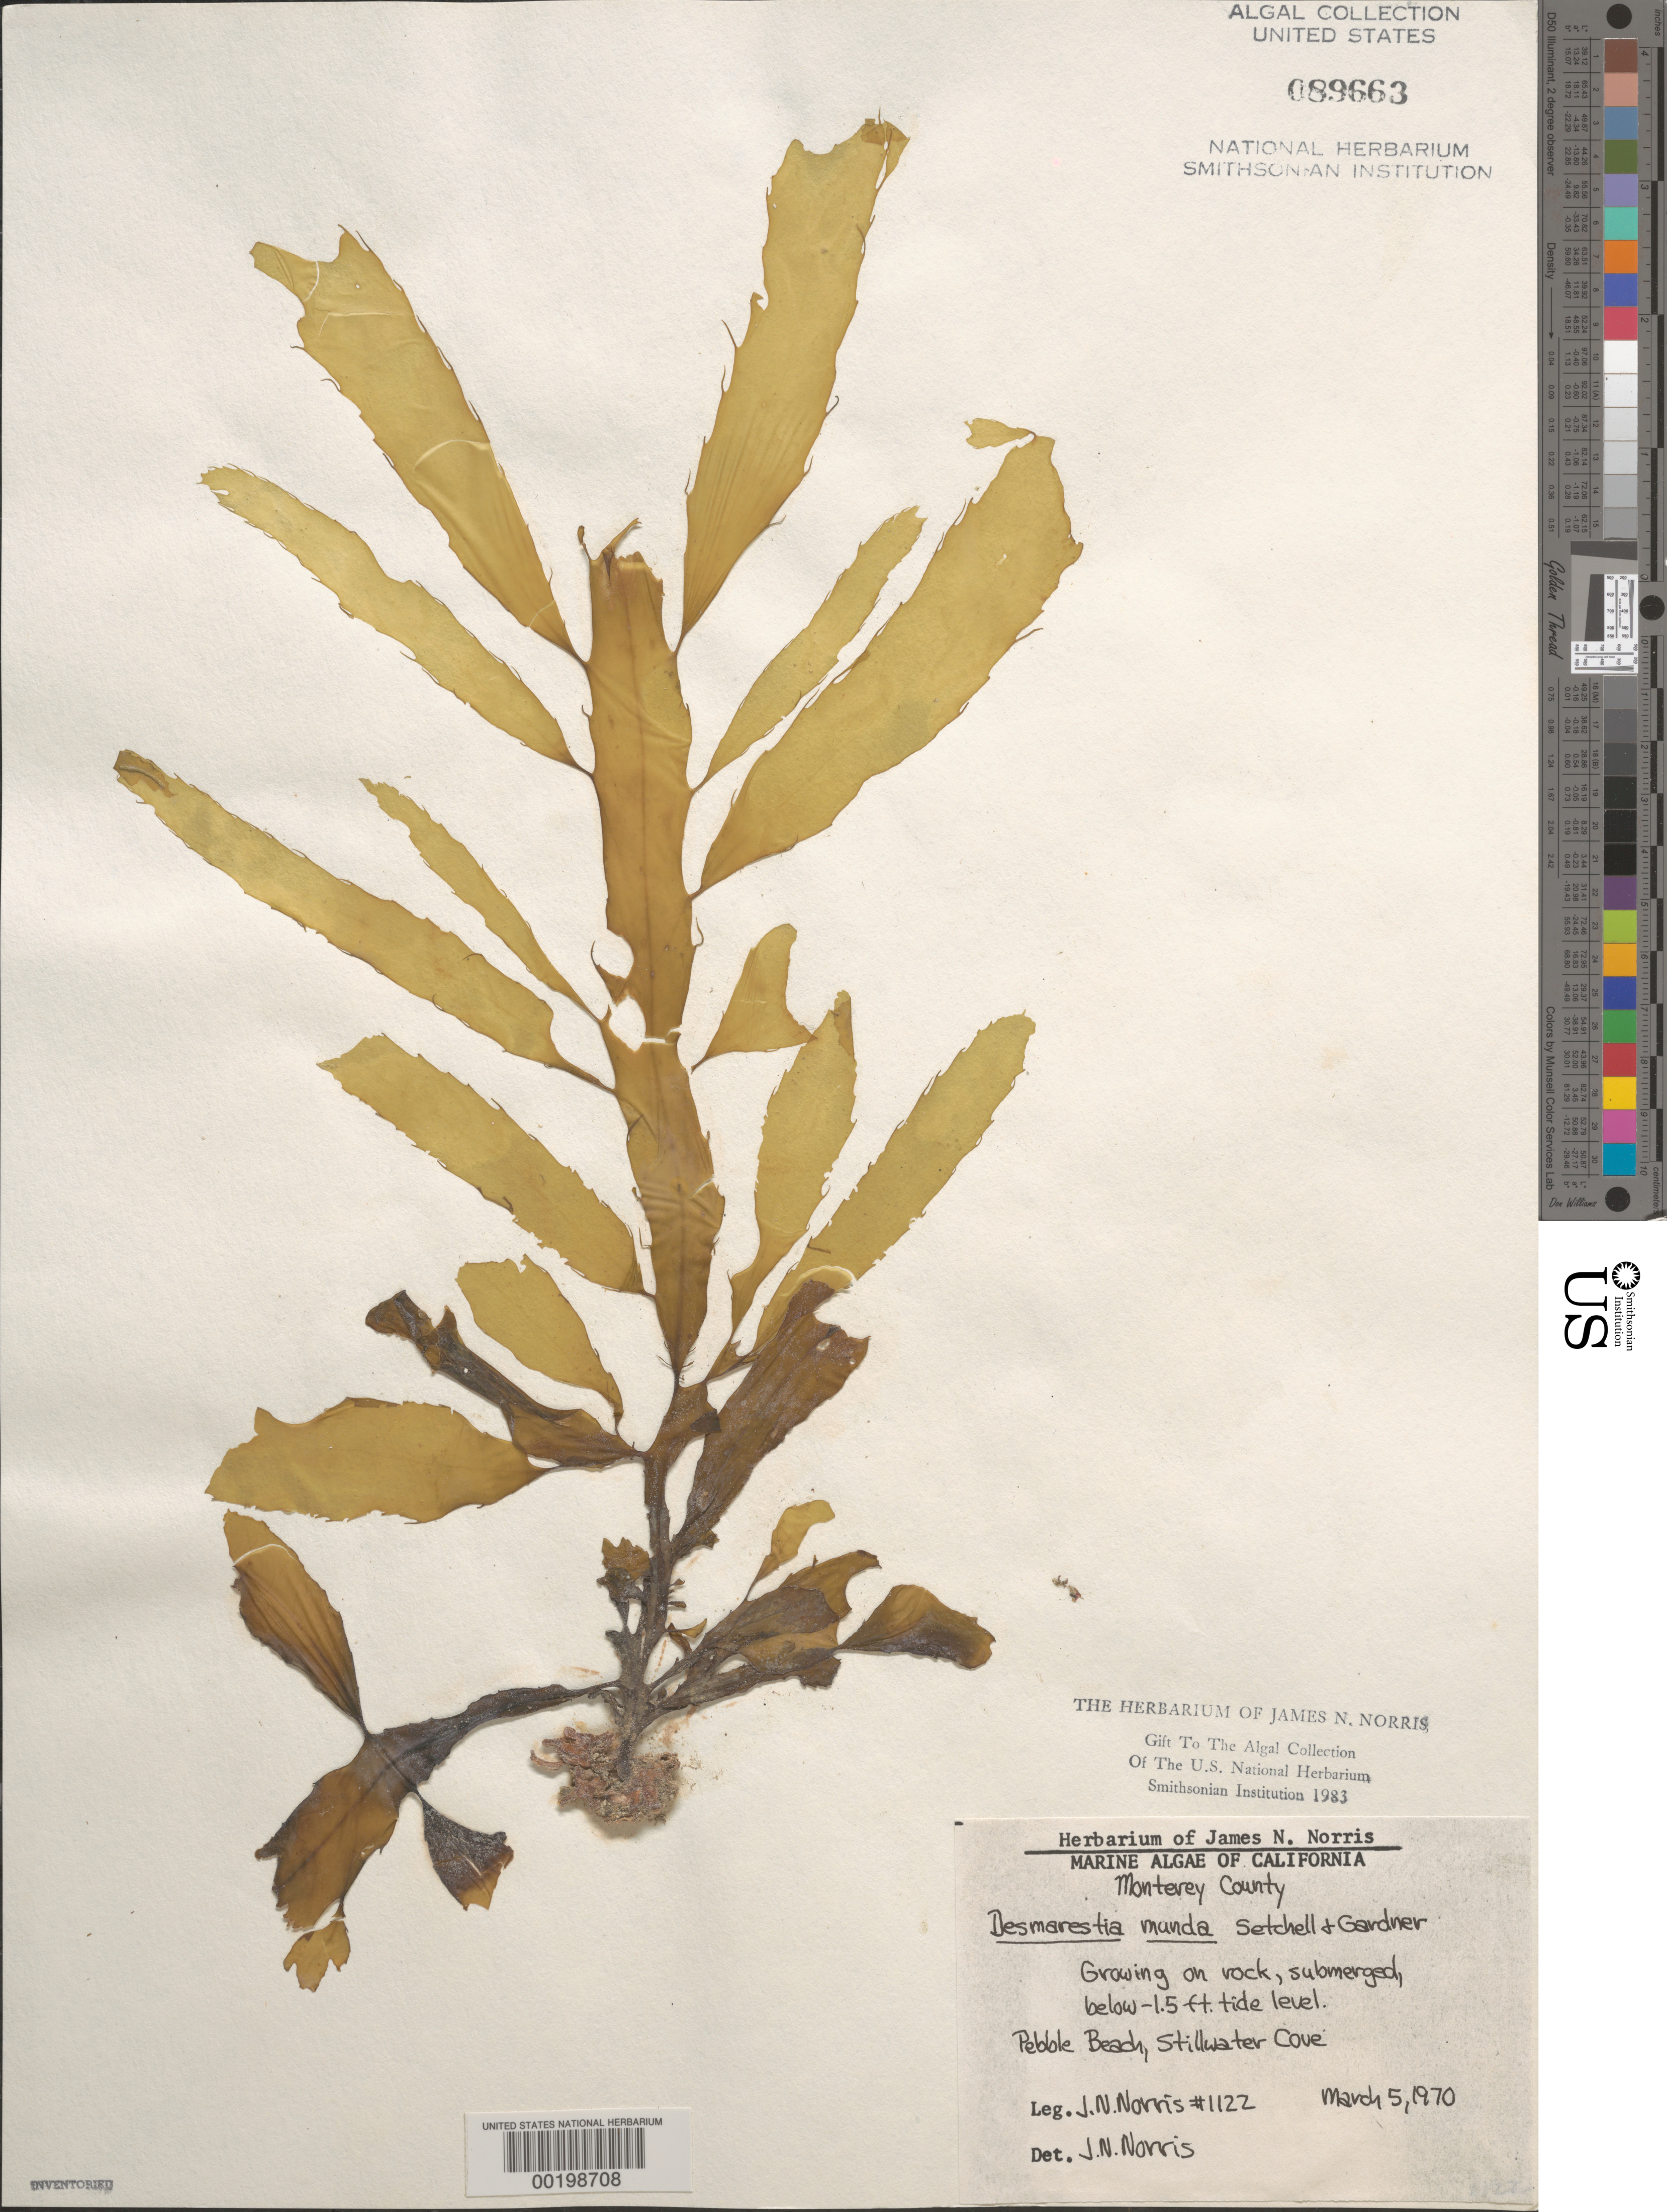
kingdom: Chromista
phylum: Ochrophyta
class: Phaeophyceae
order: Desmarestiales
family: Desmarestiaceae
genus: Desmarestia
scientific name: Desmarestia munda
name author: Setch. & N.L. Gardner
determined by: Norris, James N.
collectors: J. N. Norris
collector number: JN-1122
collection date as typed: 05 Mar 1970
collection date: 1970-03-05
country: United States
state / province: California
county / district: Monterey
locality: Pebble Beach, Stillwater Cove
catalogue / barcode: US 89663